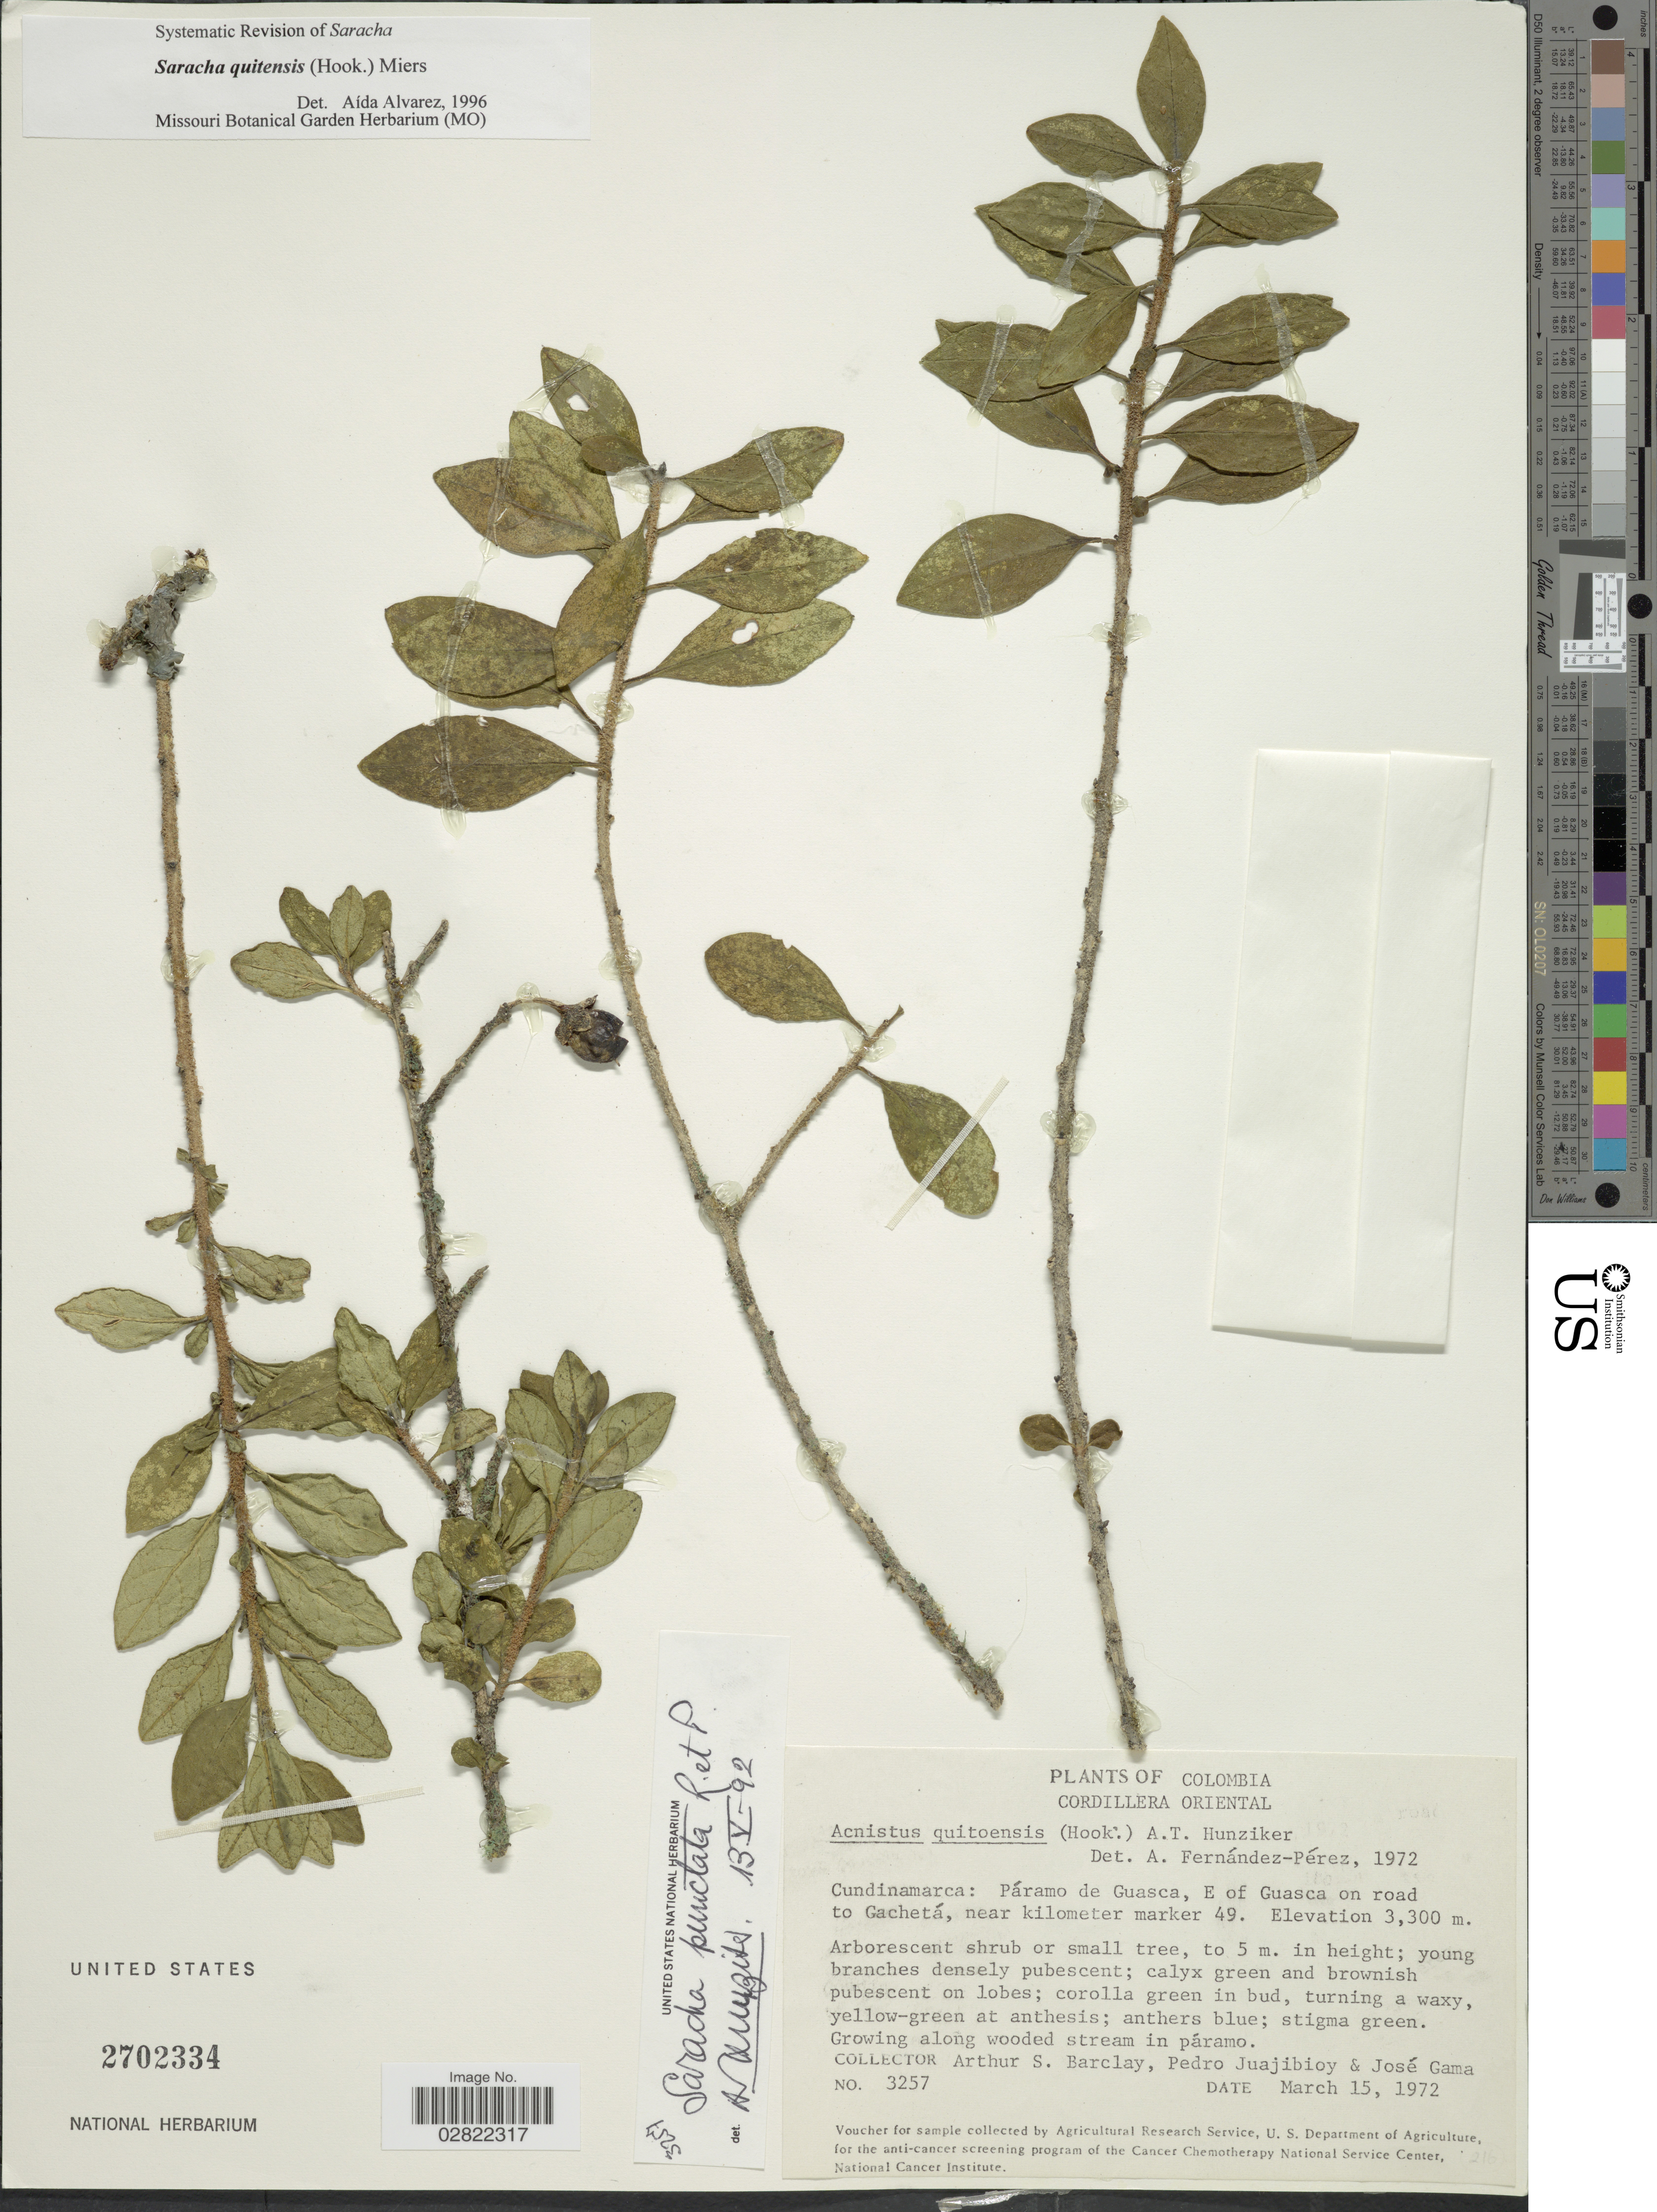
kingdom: Plantae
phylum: Tracheophyta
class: Magnoliopsida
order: Solanales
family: Solanaceae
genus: Saracha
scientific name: Saracha quitensis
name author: (Hook.) Miers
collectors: A. S. Barclay, P. Juajibioy & J. Gama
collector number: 3257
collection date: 1972-03-15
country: Colombia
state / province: Cundinamarca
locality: Cordillera Oriental, Cundinamarca: Páramo de Guasca, E of Guasca on road to Gachetá, near kilometer marker 49.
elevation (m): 3300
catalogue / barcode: US 2702334